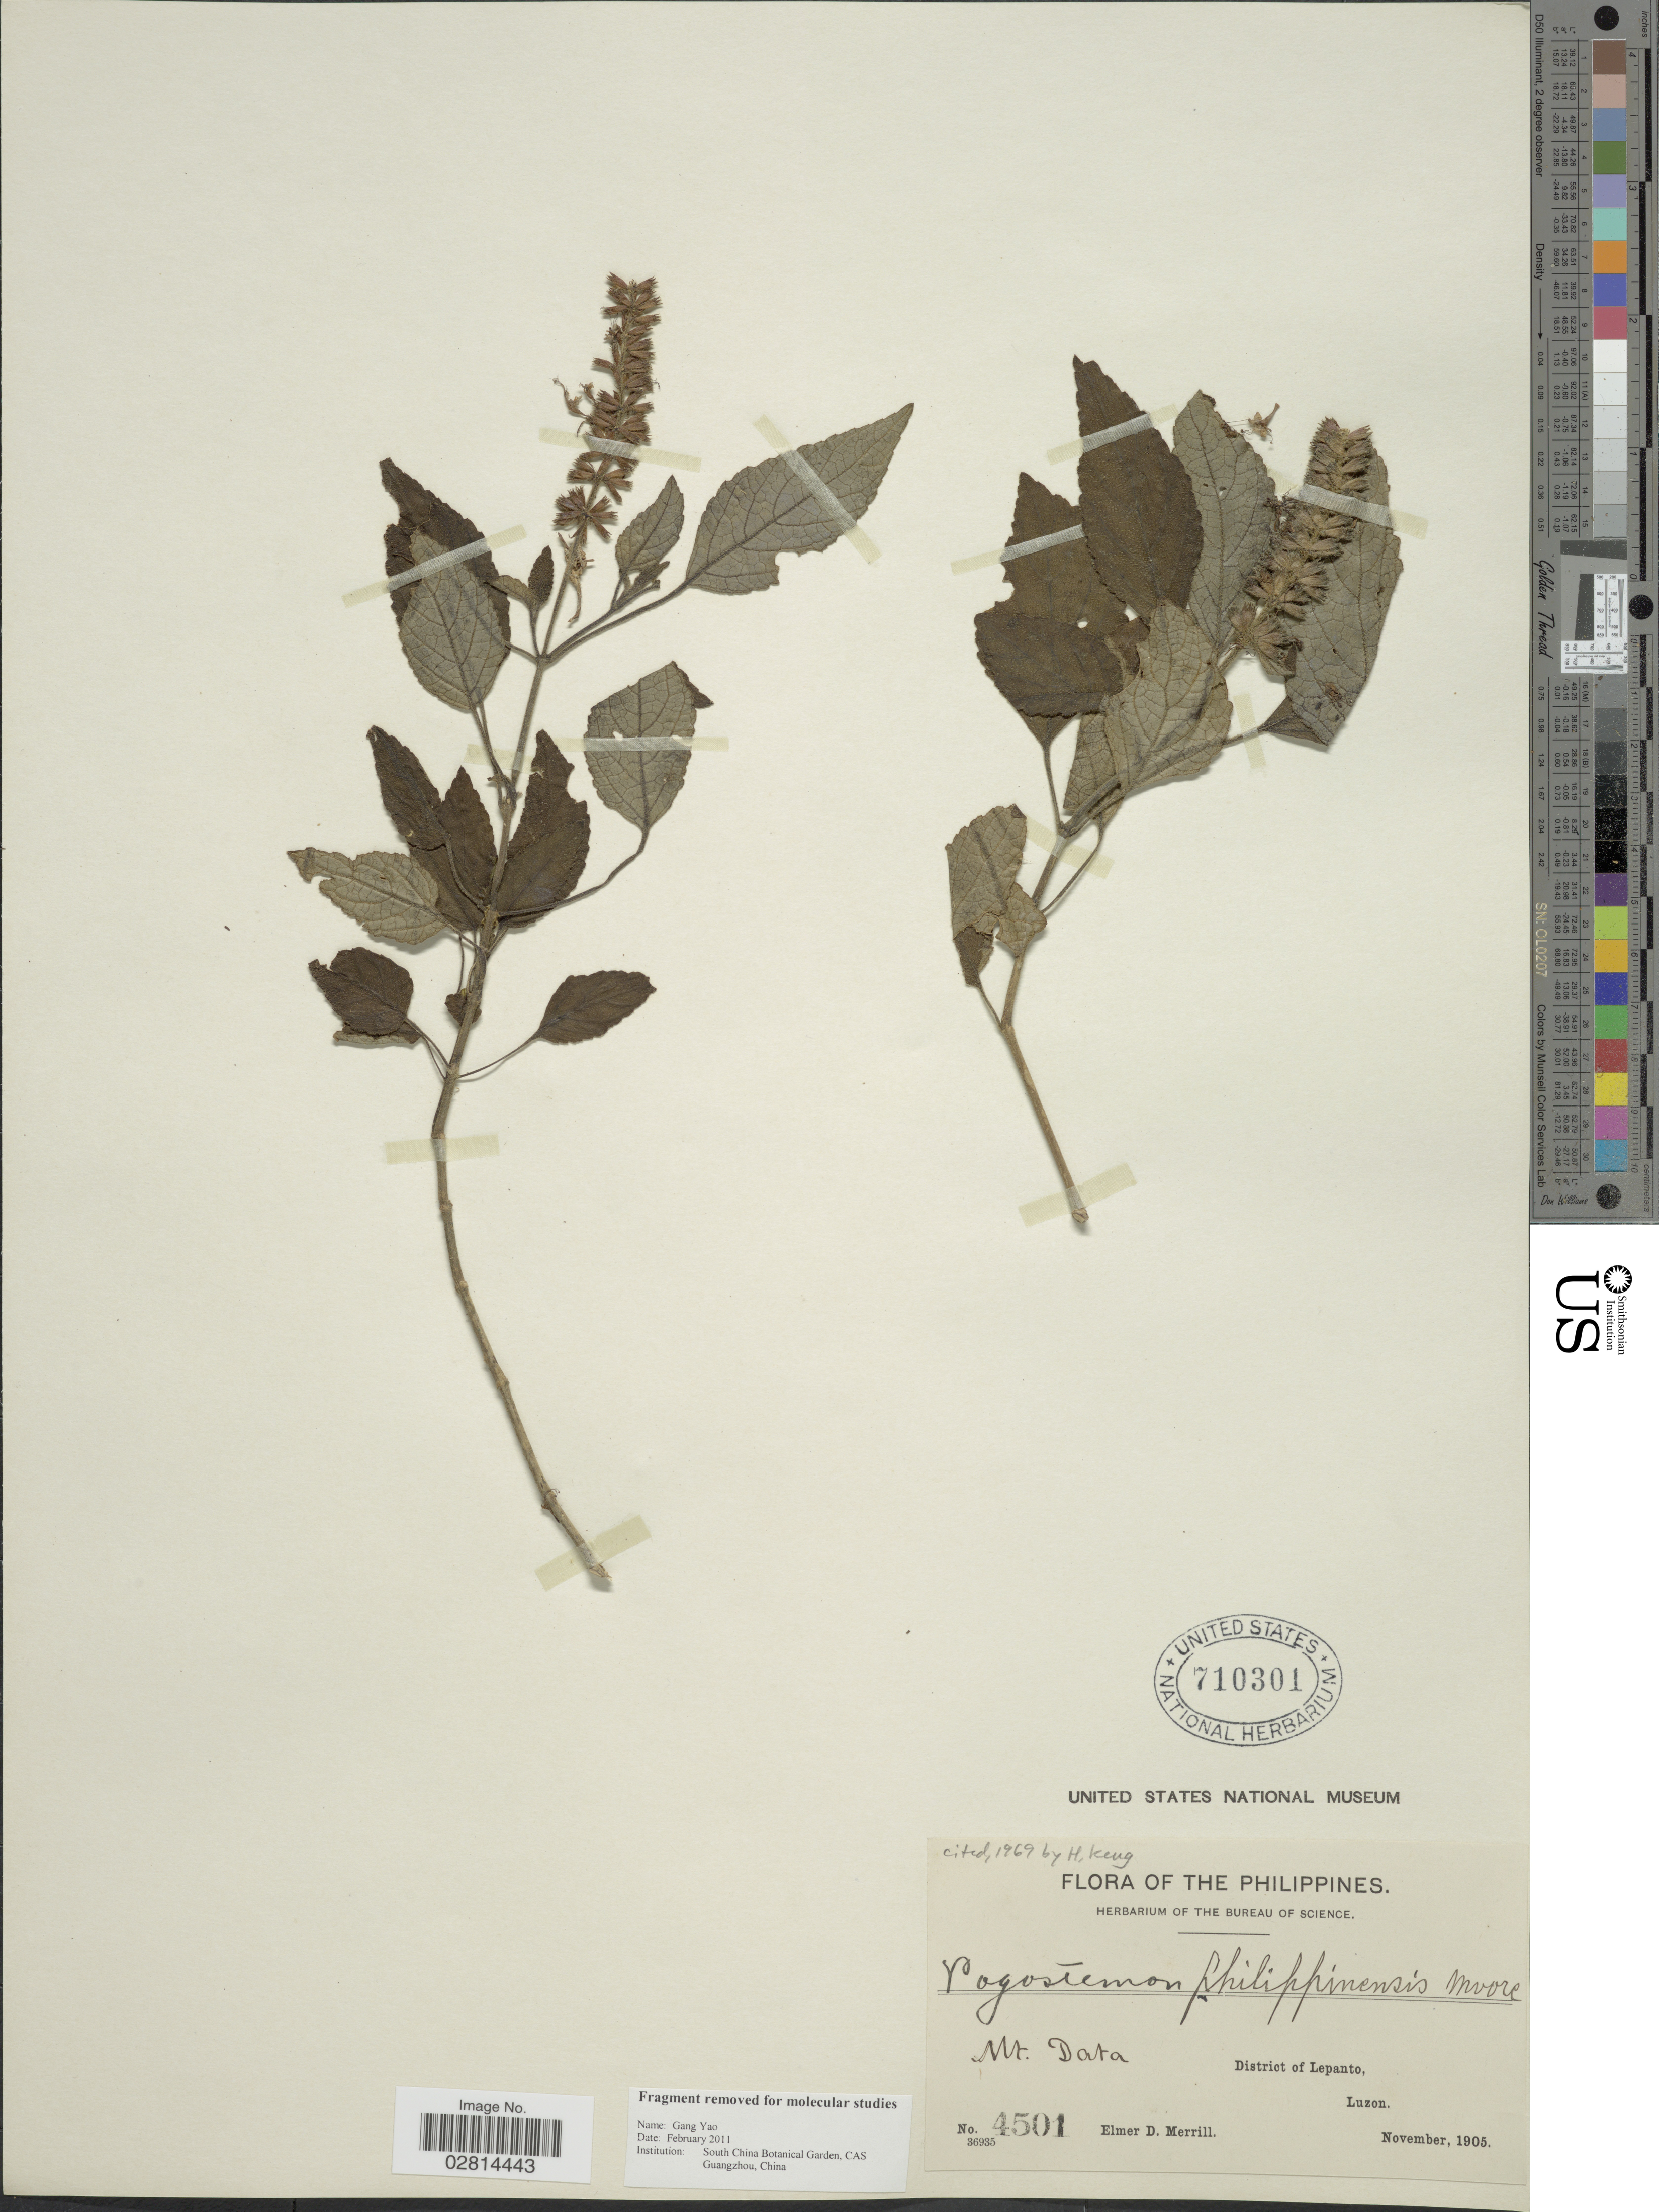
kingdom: Plantae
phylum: Tracheophyta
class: Magnoliopsida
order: Lamiales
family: Lamiaceae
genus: Pogostemon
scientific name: Pogostemon philippinensis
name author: S. Moore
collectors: E. D. Merrill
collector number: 4501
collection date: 1905-11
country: Philippines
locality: Mt. Data. District of Lepanto, Luzon.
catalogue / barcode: US 710301